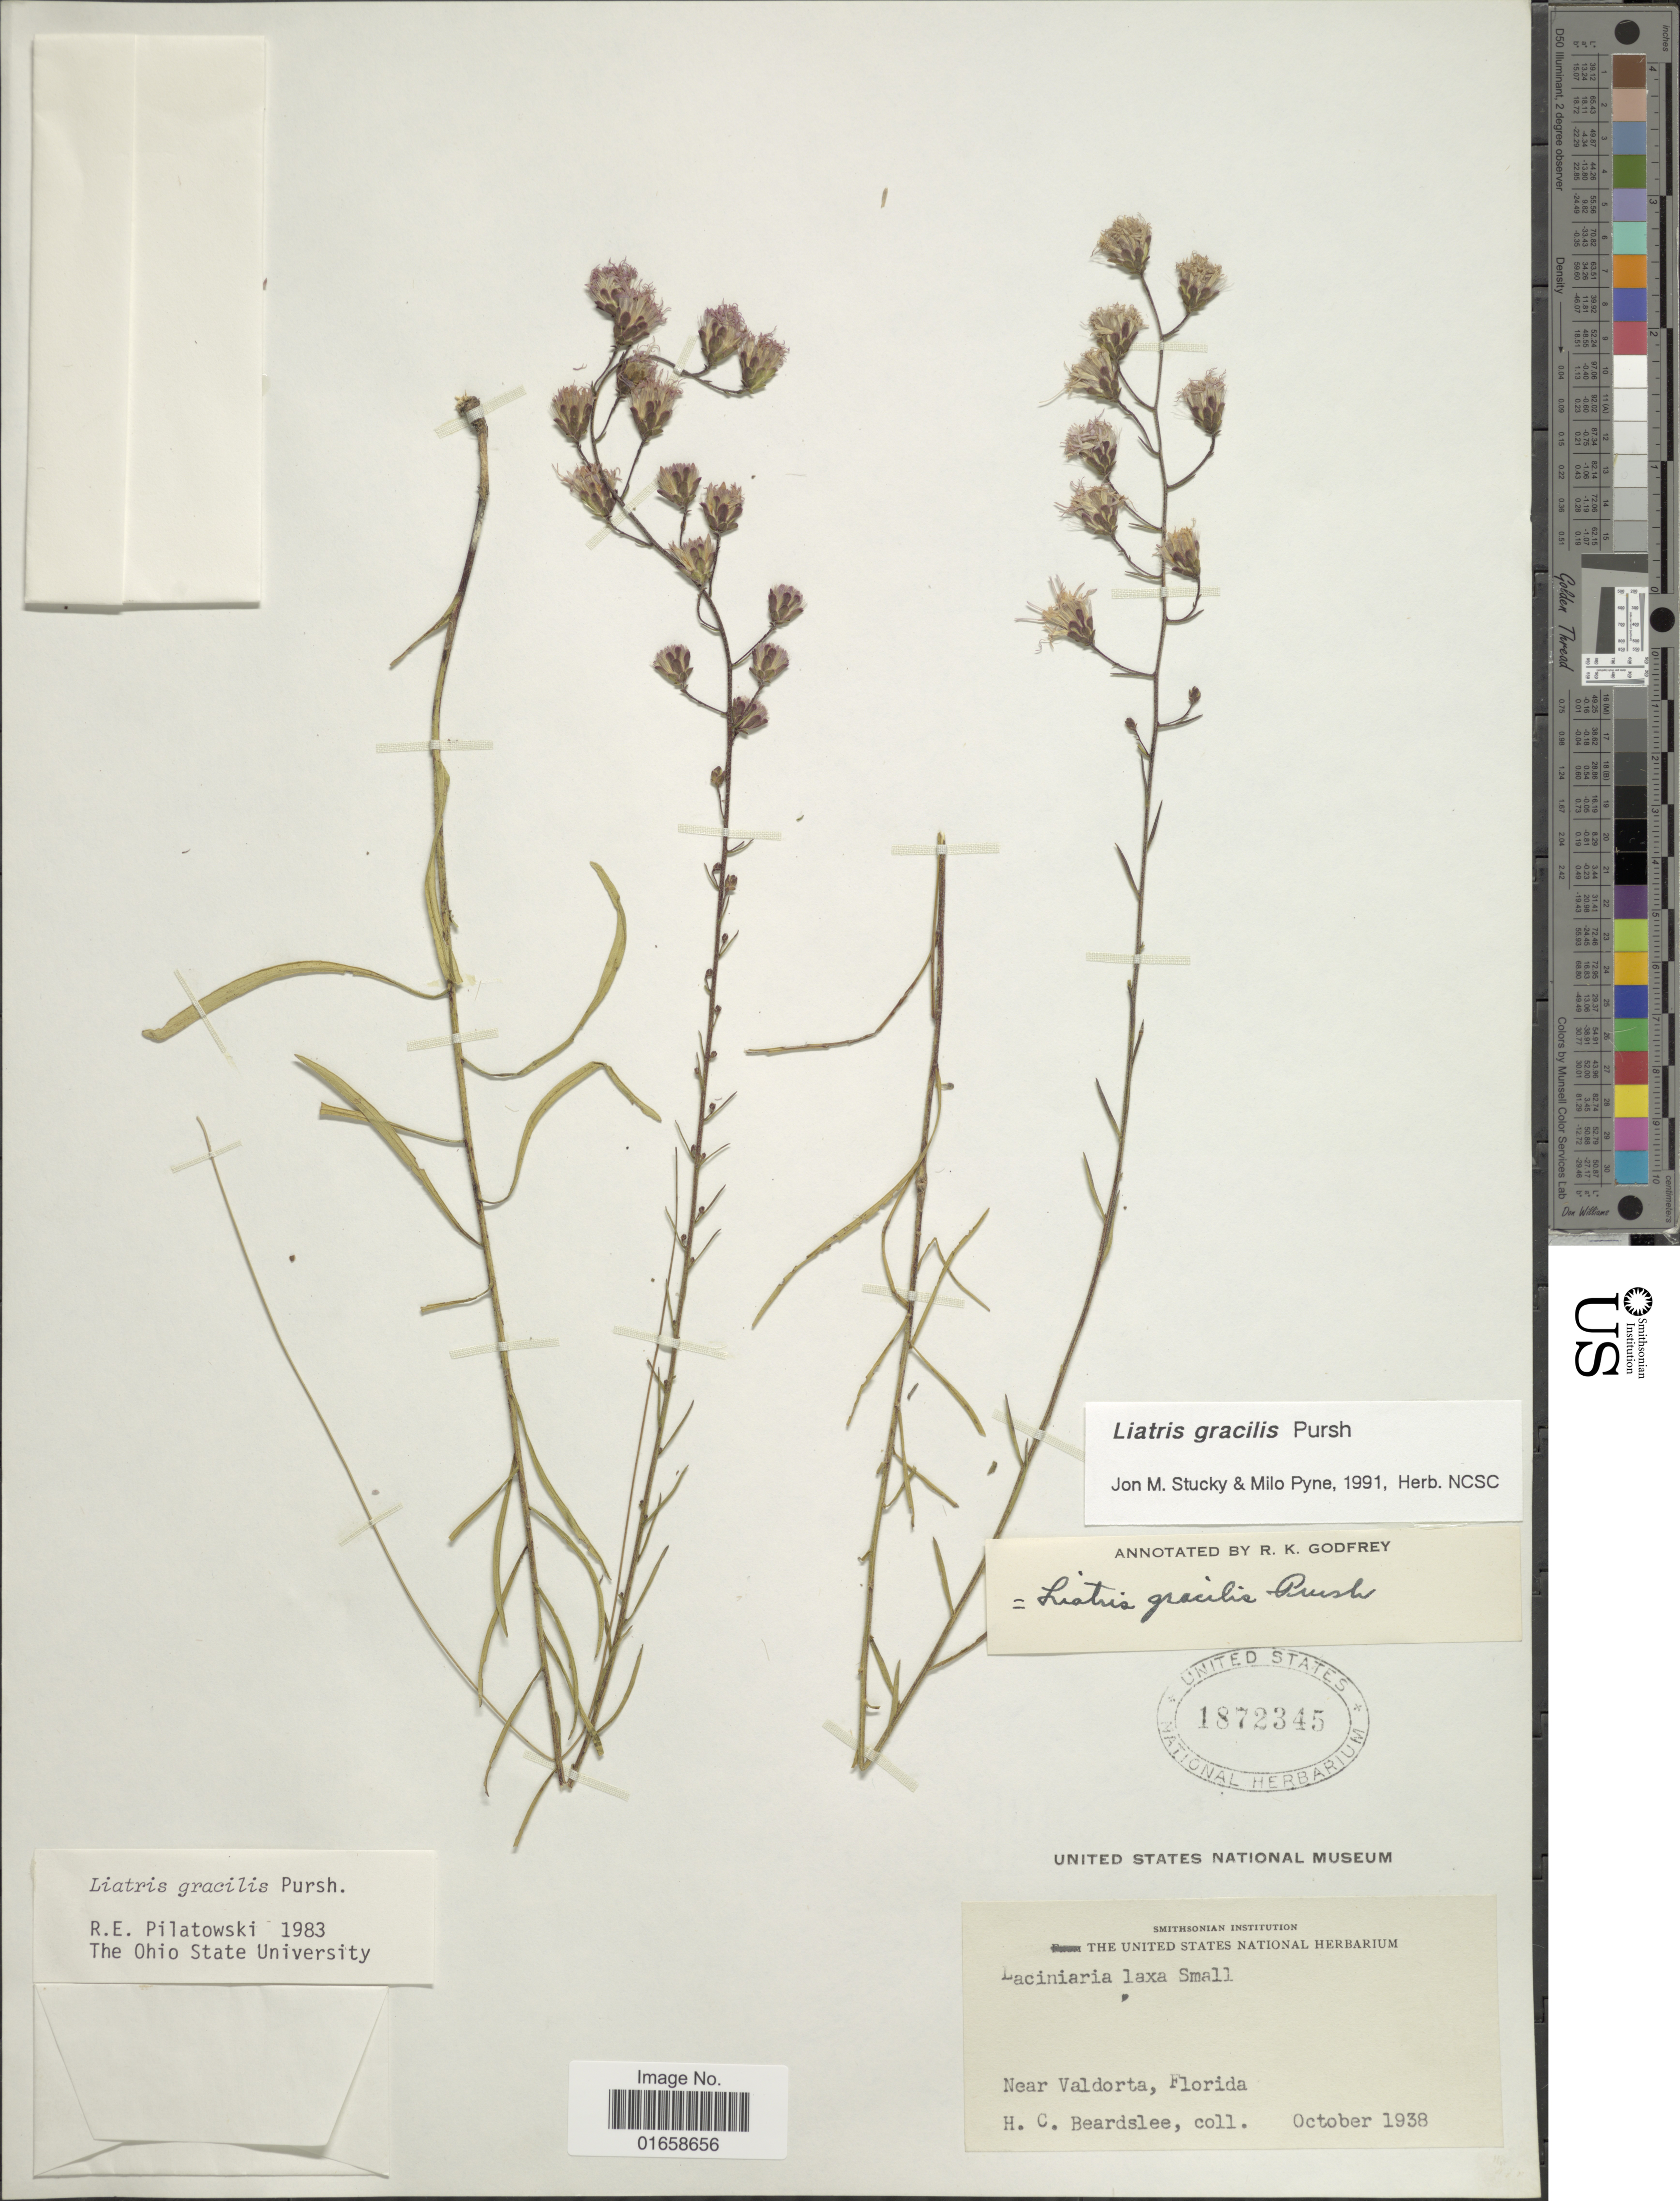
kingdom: Plantae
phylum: Tracheophyta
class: Magnoliopsida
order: Asterales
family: Asteraceae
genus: Liatris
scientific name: Liatris gracilis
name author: Pursh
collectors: H. Beardslee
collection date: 1938-10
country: United States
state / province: Florida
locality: Near Valdorta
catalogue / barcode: US 1872345